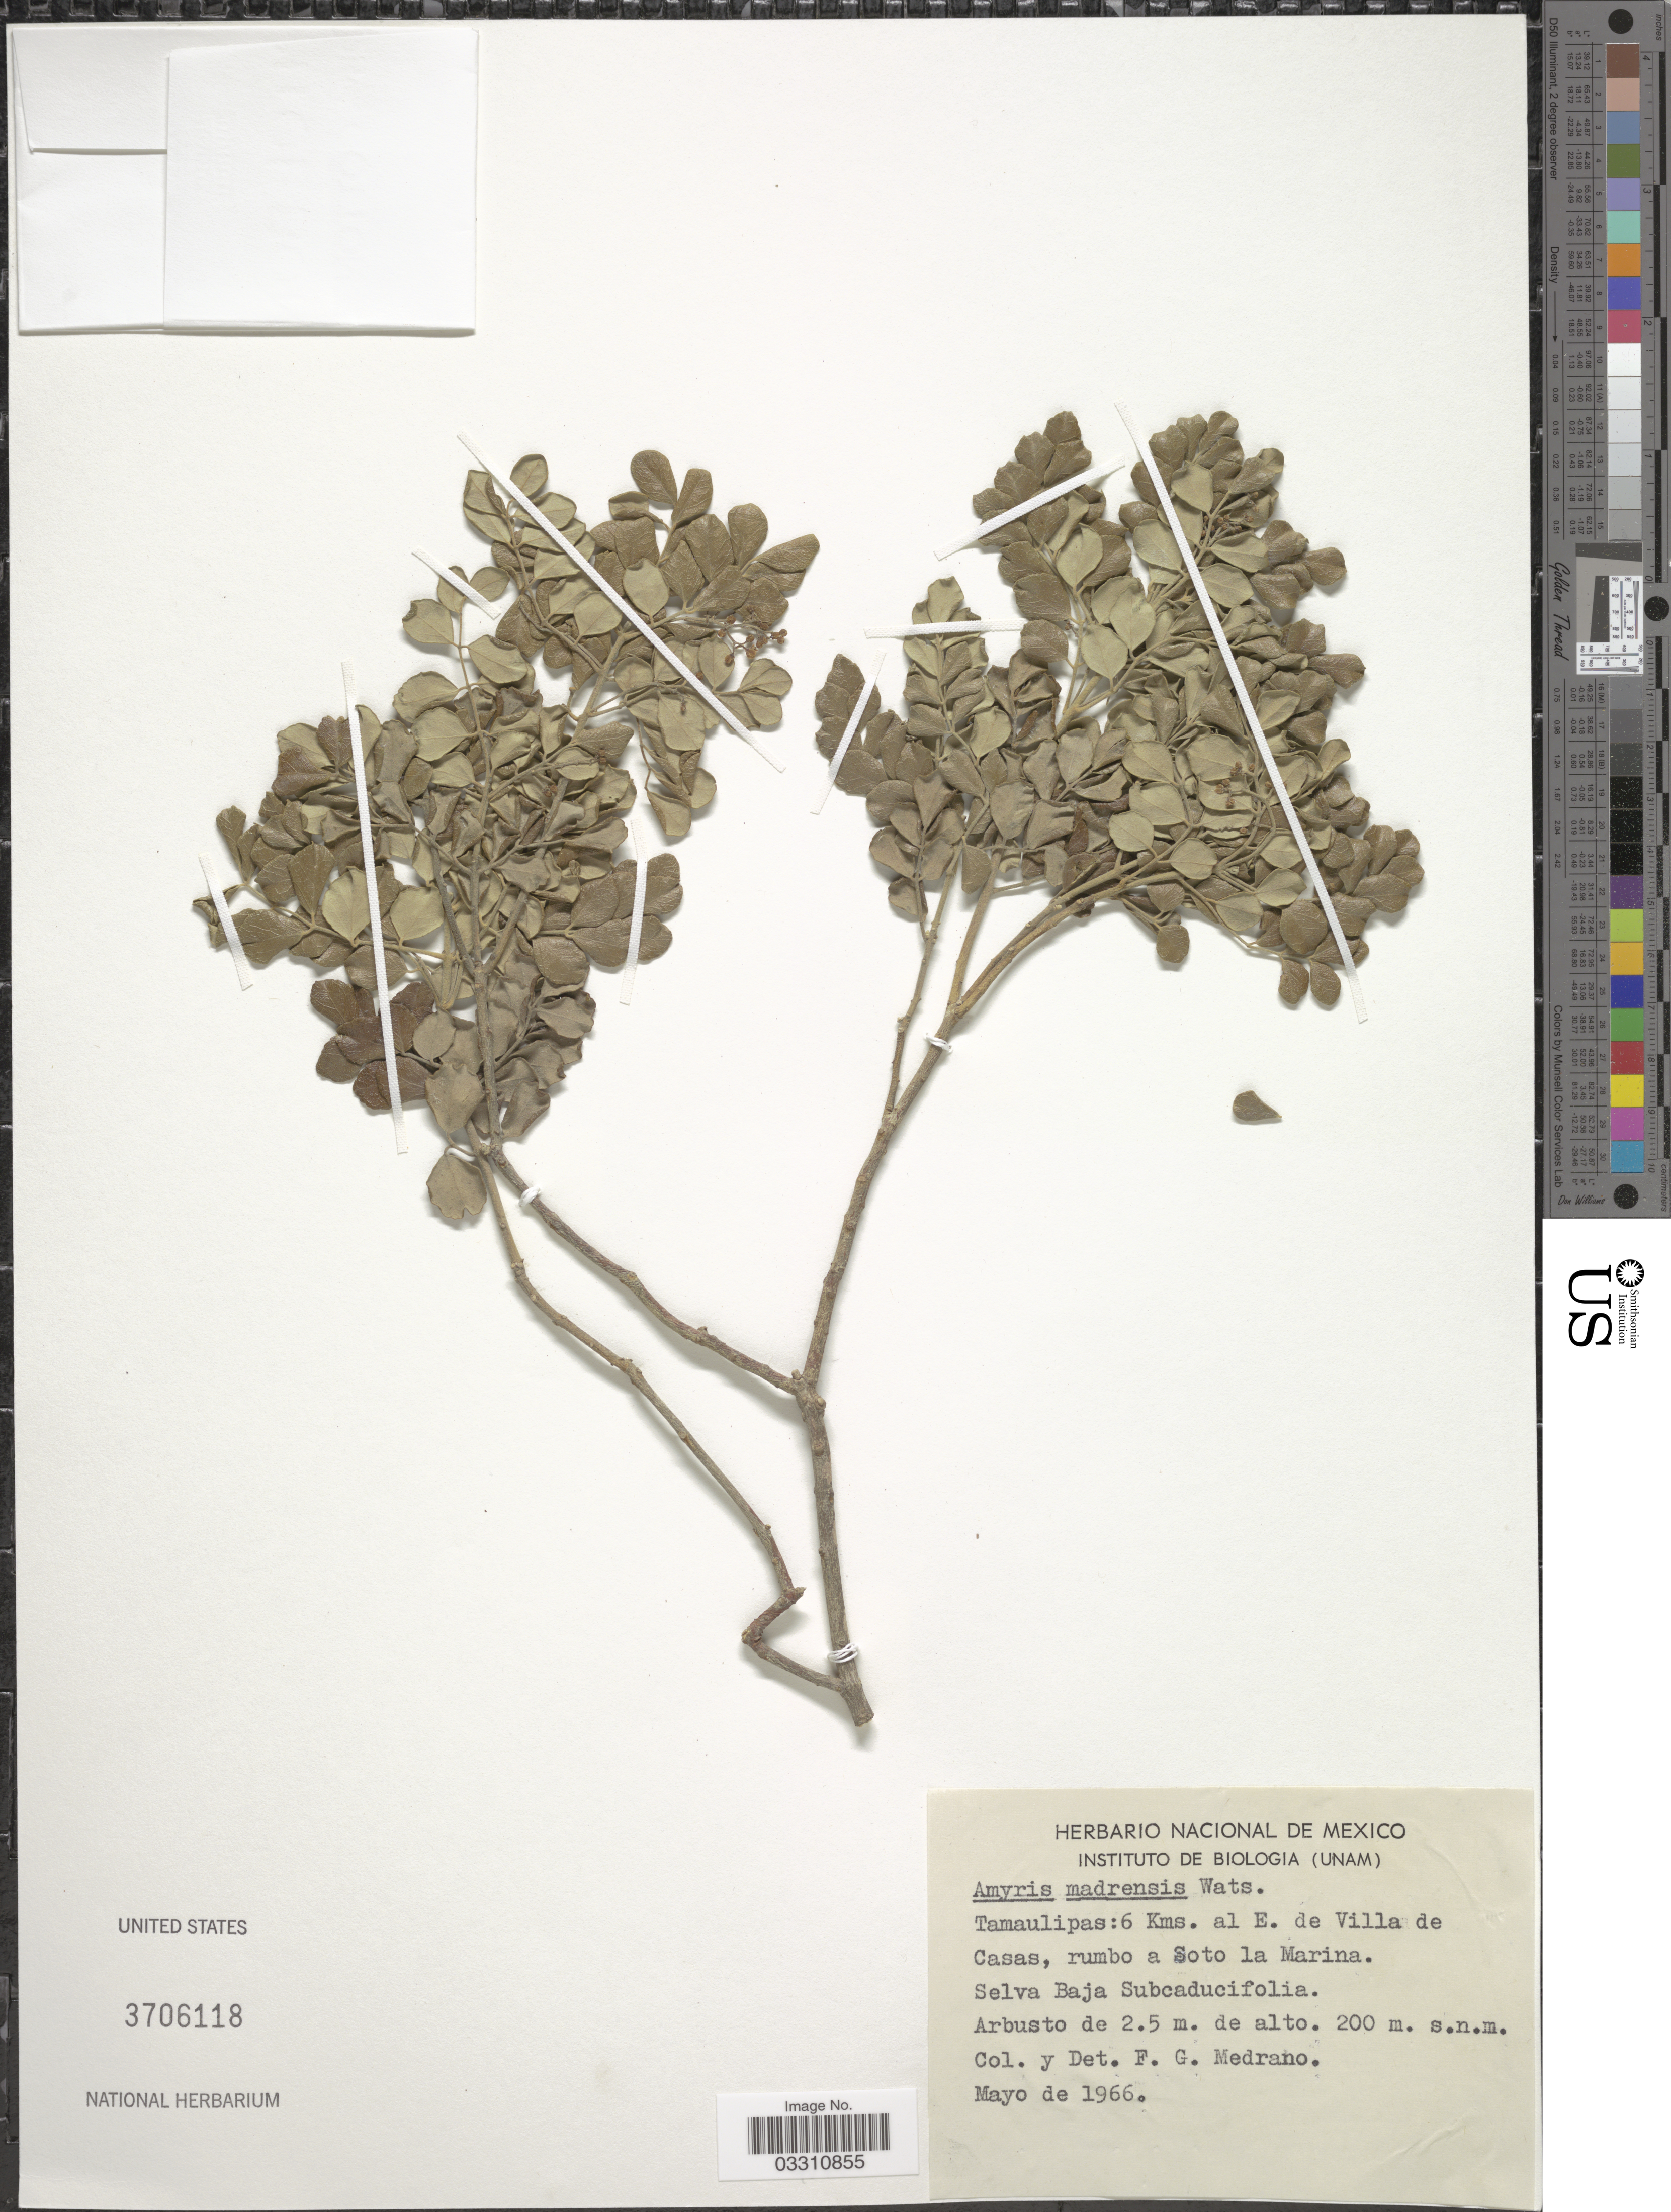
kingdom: Plantae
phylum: Tracheophyta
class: Magnoliopsida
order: Sapindales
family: Rutaceae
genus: Amyris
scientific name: Amyris madrensis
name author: S. Watson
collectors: F. Medrano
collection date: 1966-05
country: Mexico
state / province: Tamaulipas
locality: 6 Kms. al E. de Villa de Casas, rumbo a Soto la Marina.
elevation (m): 200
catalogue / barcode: US 3706118